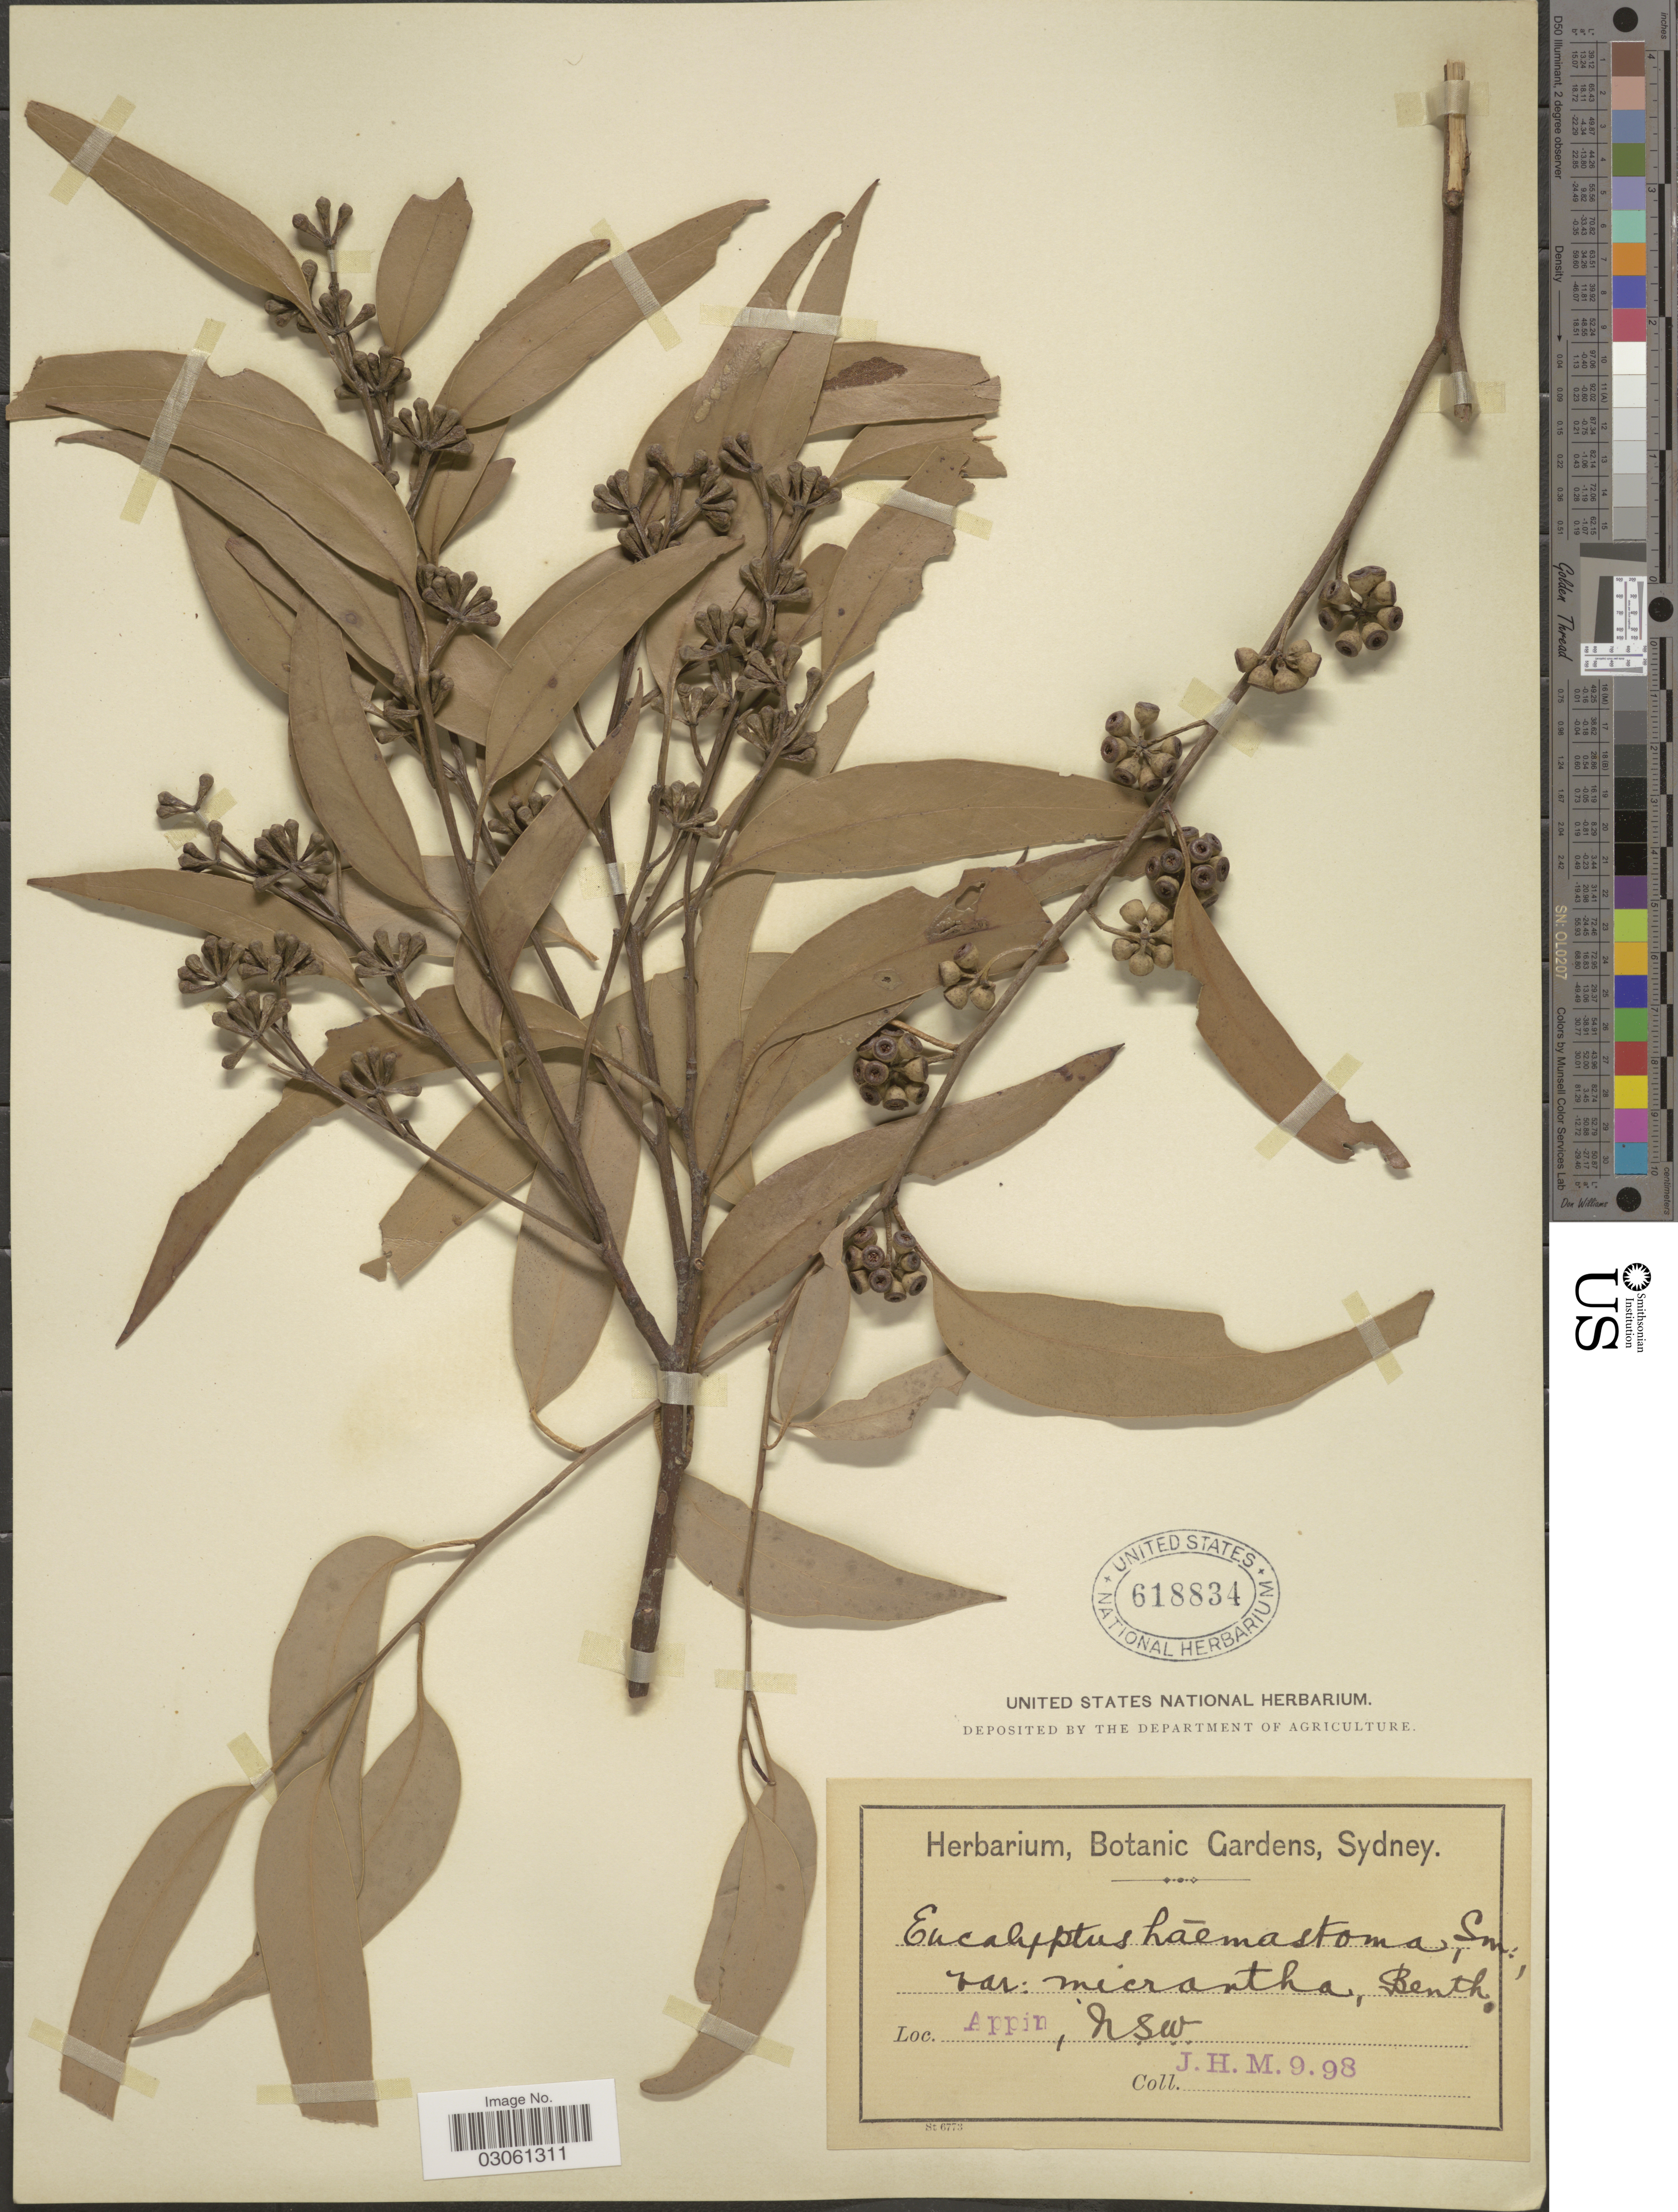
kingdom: Plantae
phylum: Tracheophyta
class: Magnoliopsida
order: Myrtales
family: Myrtaceae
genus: Eucalyptus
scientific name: Eucalyptus haemastoma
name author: Sm.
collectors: J. H. M.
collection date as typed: Transcribed d/m/y: /9/98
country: Australia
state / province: New South Wales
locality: Appin, N.S.W.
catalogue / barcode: US 618834